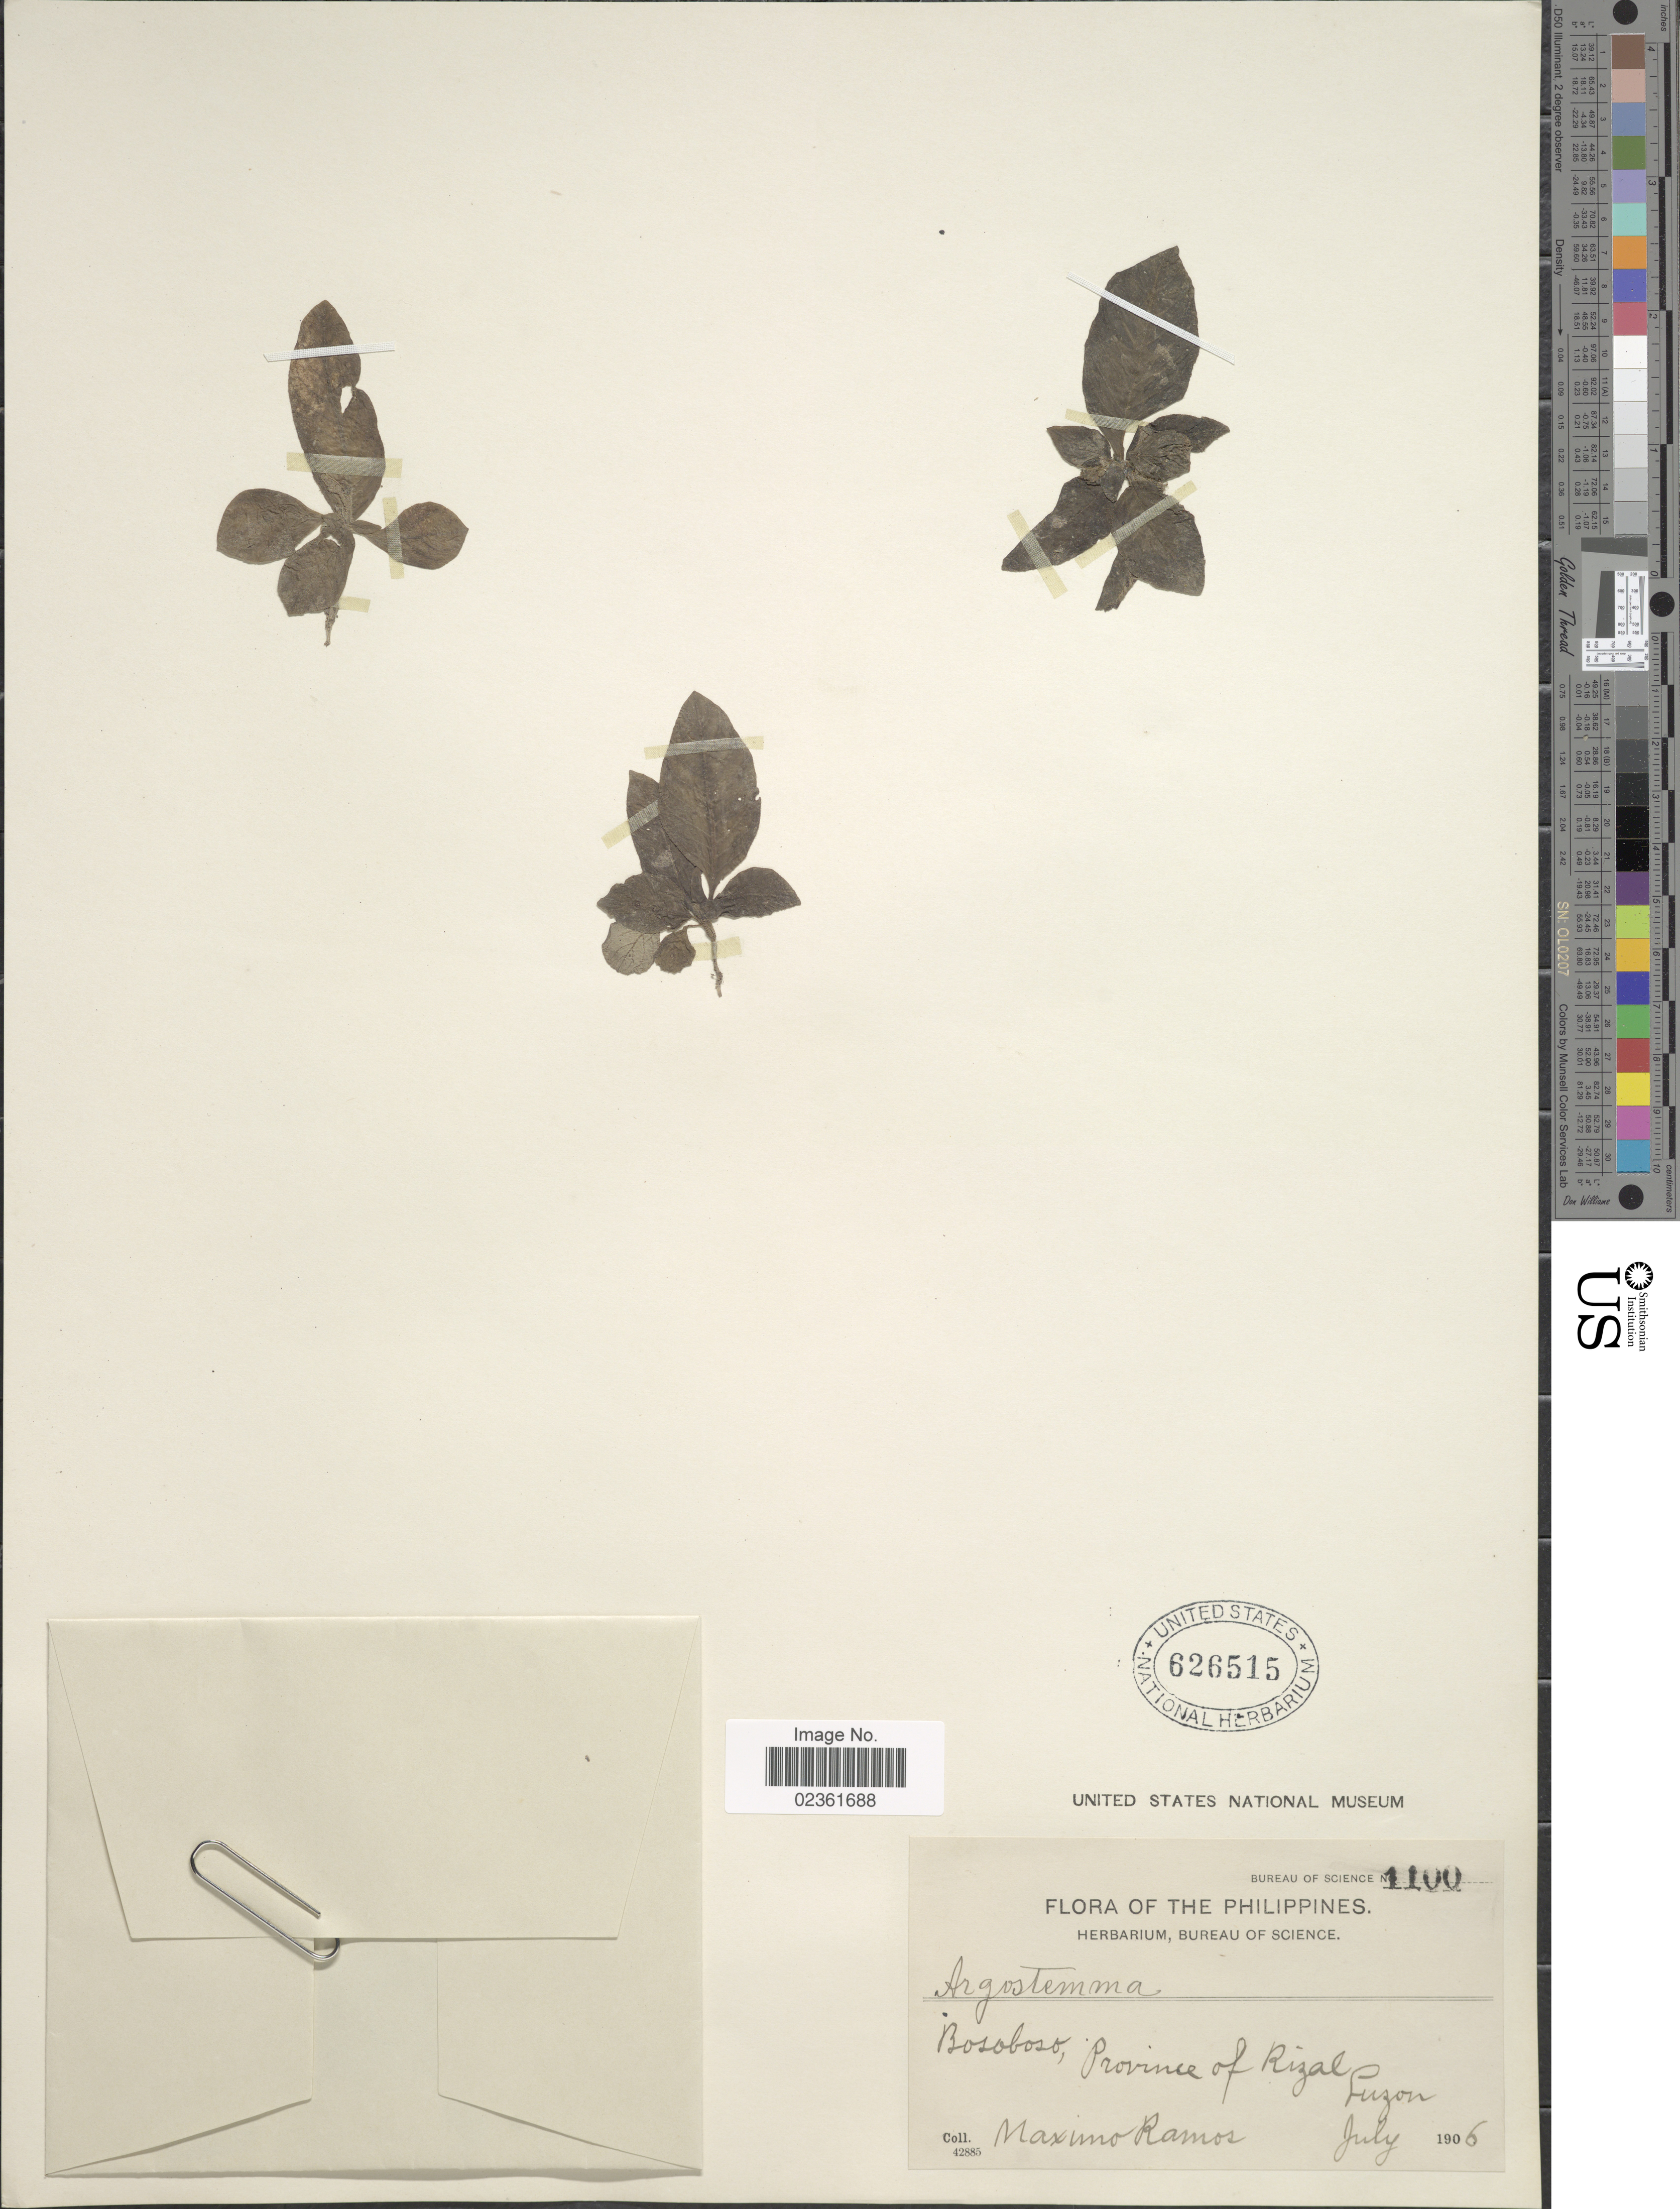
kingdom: Plantae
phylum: Tracheophyta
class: Magnoliopsida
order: Gentianales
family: Rubiaceae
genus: Argostemma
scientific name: Argostemma sp.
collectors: M. Ramos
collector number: Bureau of Science 1100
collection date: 1906-07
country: Philippines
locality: Bosobos, Province of Rizal, Luzon.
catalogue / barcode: US 626515